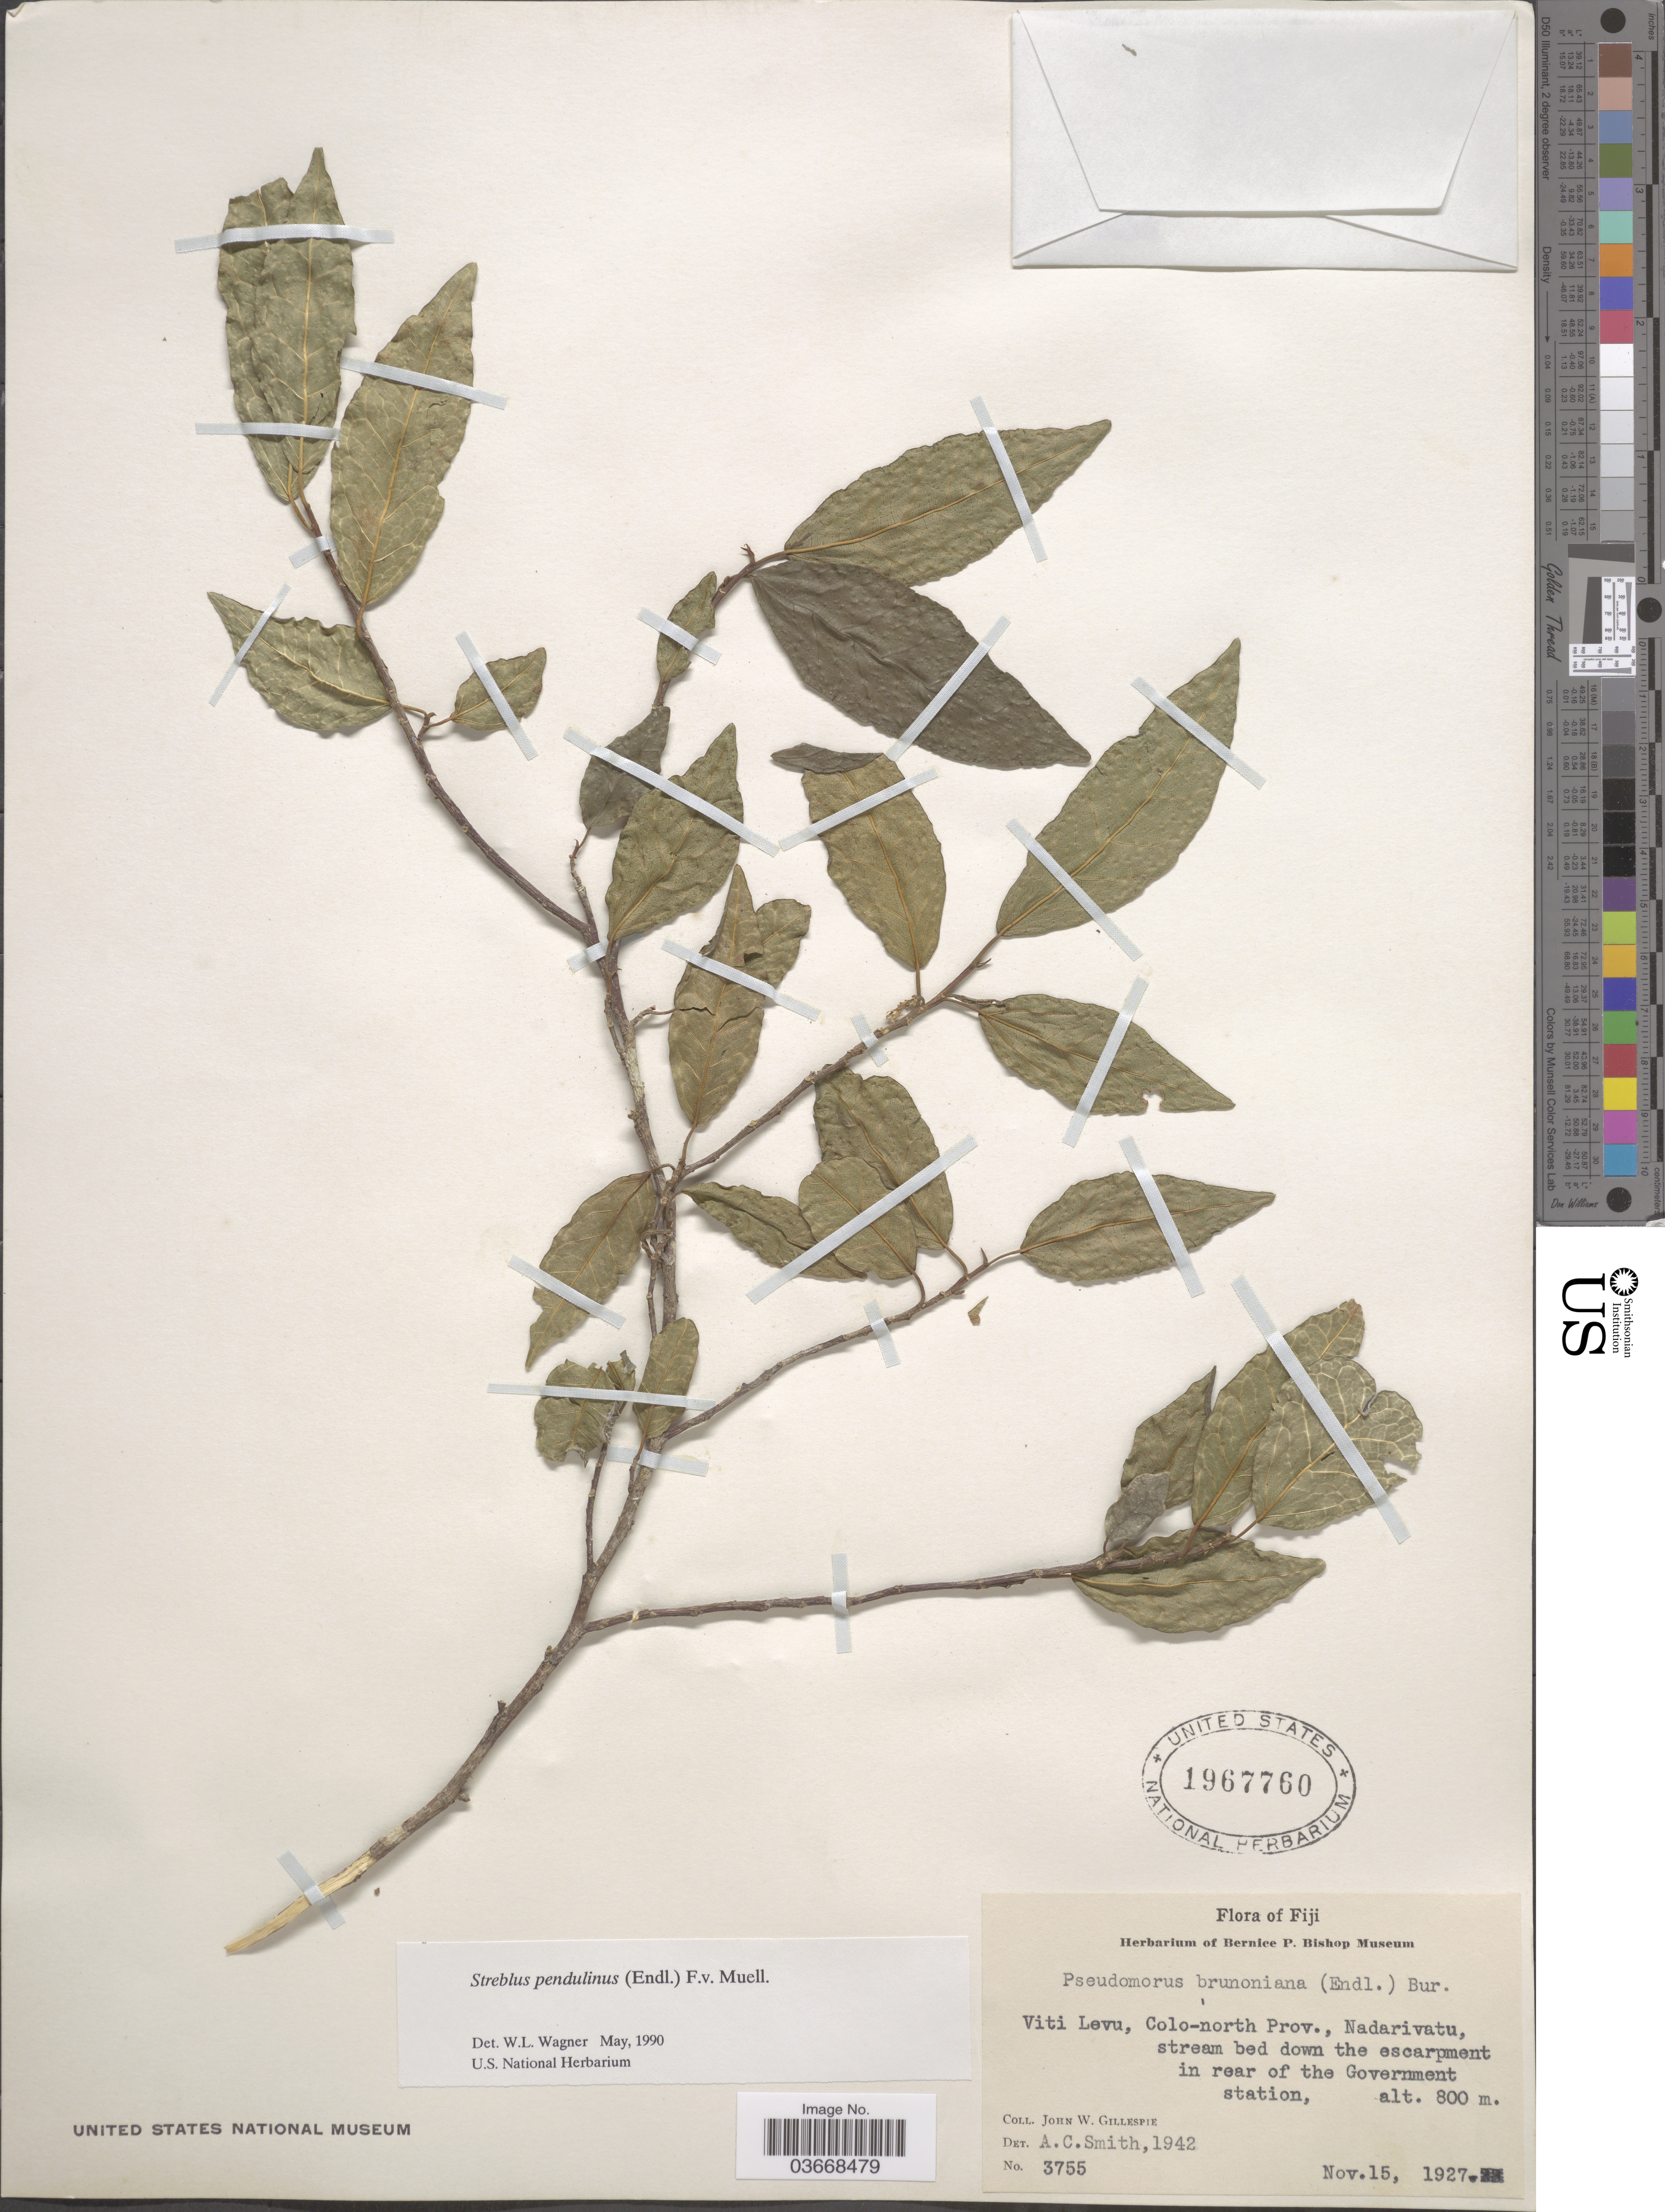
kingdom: Plantae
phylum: Tracheophyta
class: Magnoliopsida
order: Rosales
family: Moraceae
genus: Paratrophis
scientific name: Paratrophis pendulina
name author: (Endl.) E. M. Gardner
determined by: Wagner, W. L., (BOT), Smithsonian Institution - National Museum of Natural History (UNITED STATES)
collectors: J. W. Gillespie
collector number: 3755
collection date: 1927-11-15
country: Fiji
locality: Viti Levu, Colo-north Prov., Nadarivatu, stream bed down the escarpment in rear of the Government station.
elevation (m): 800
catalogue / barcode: US 1967760